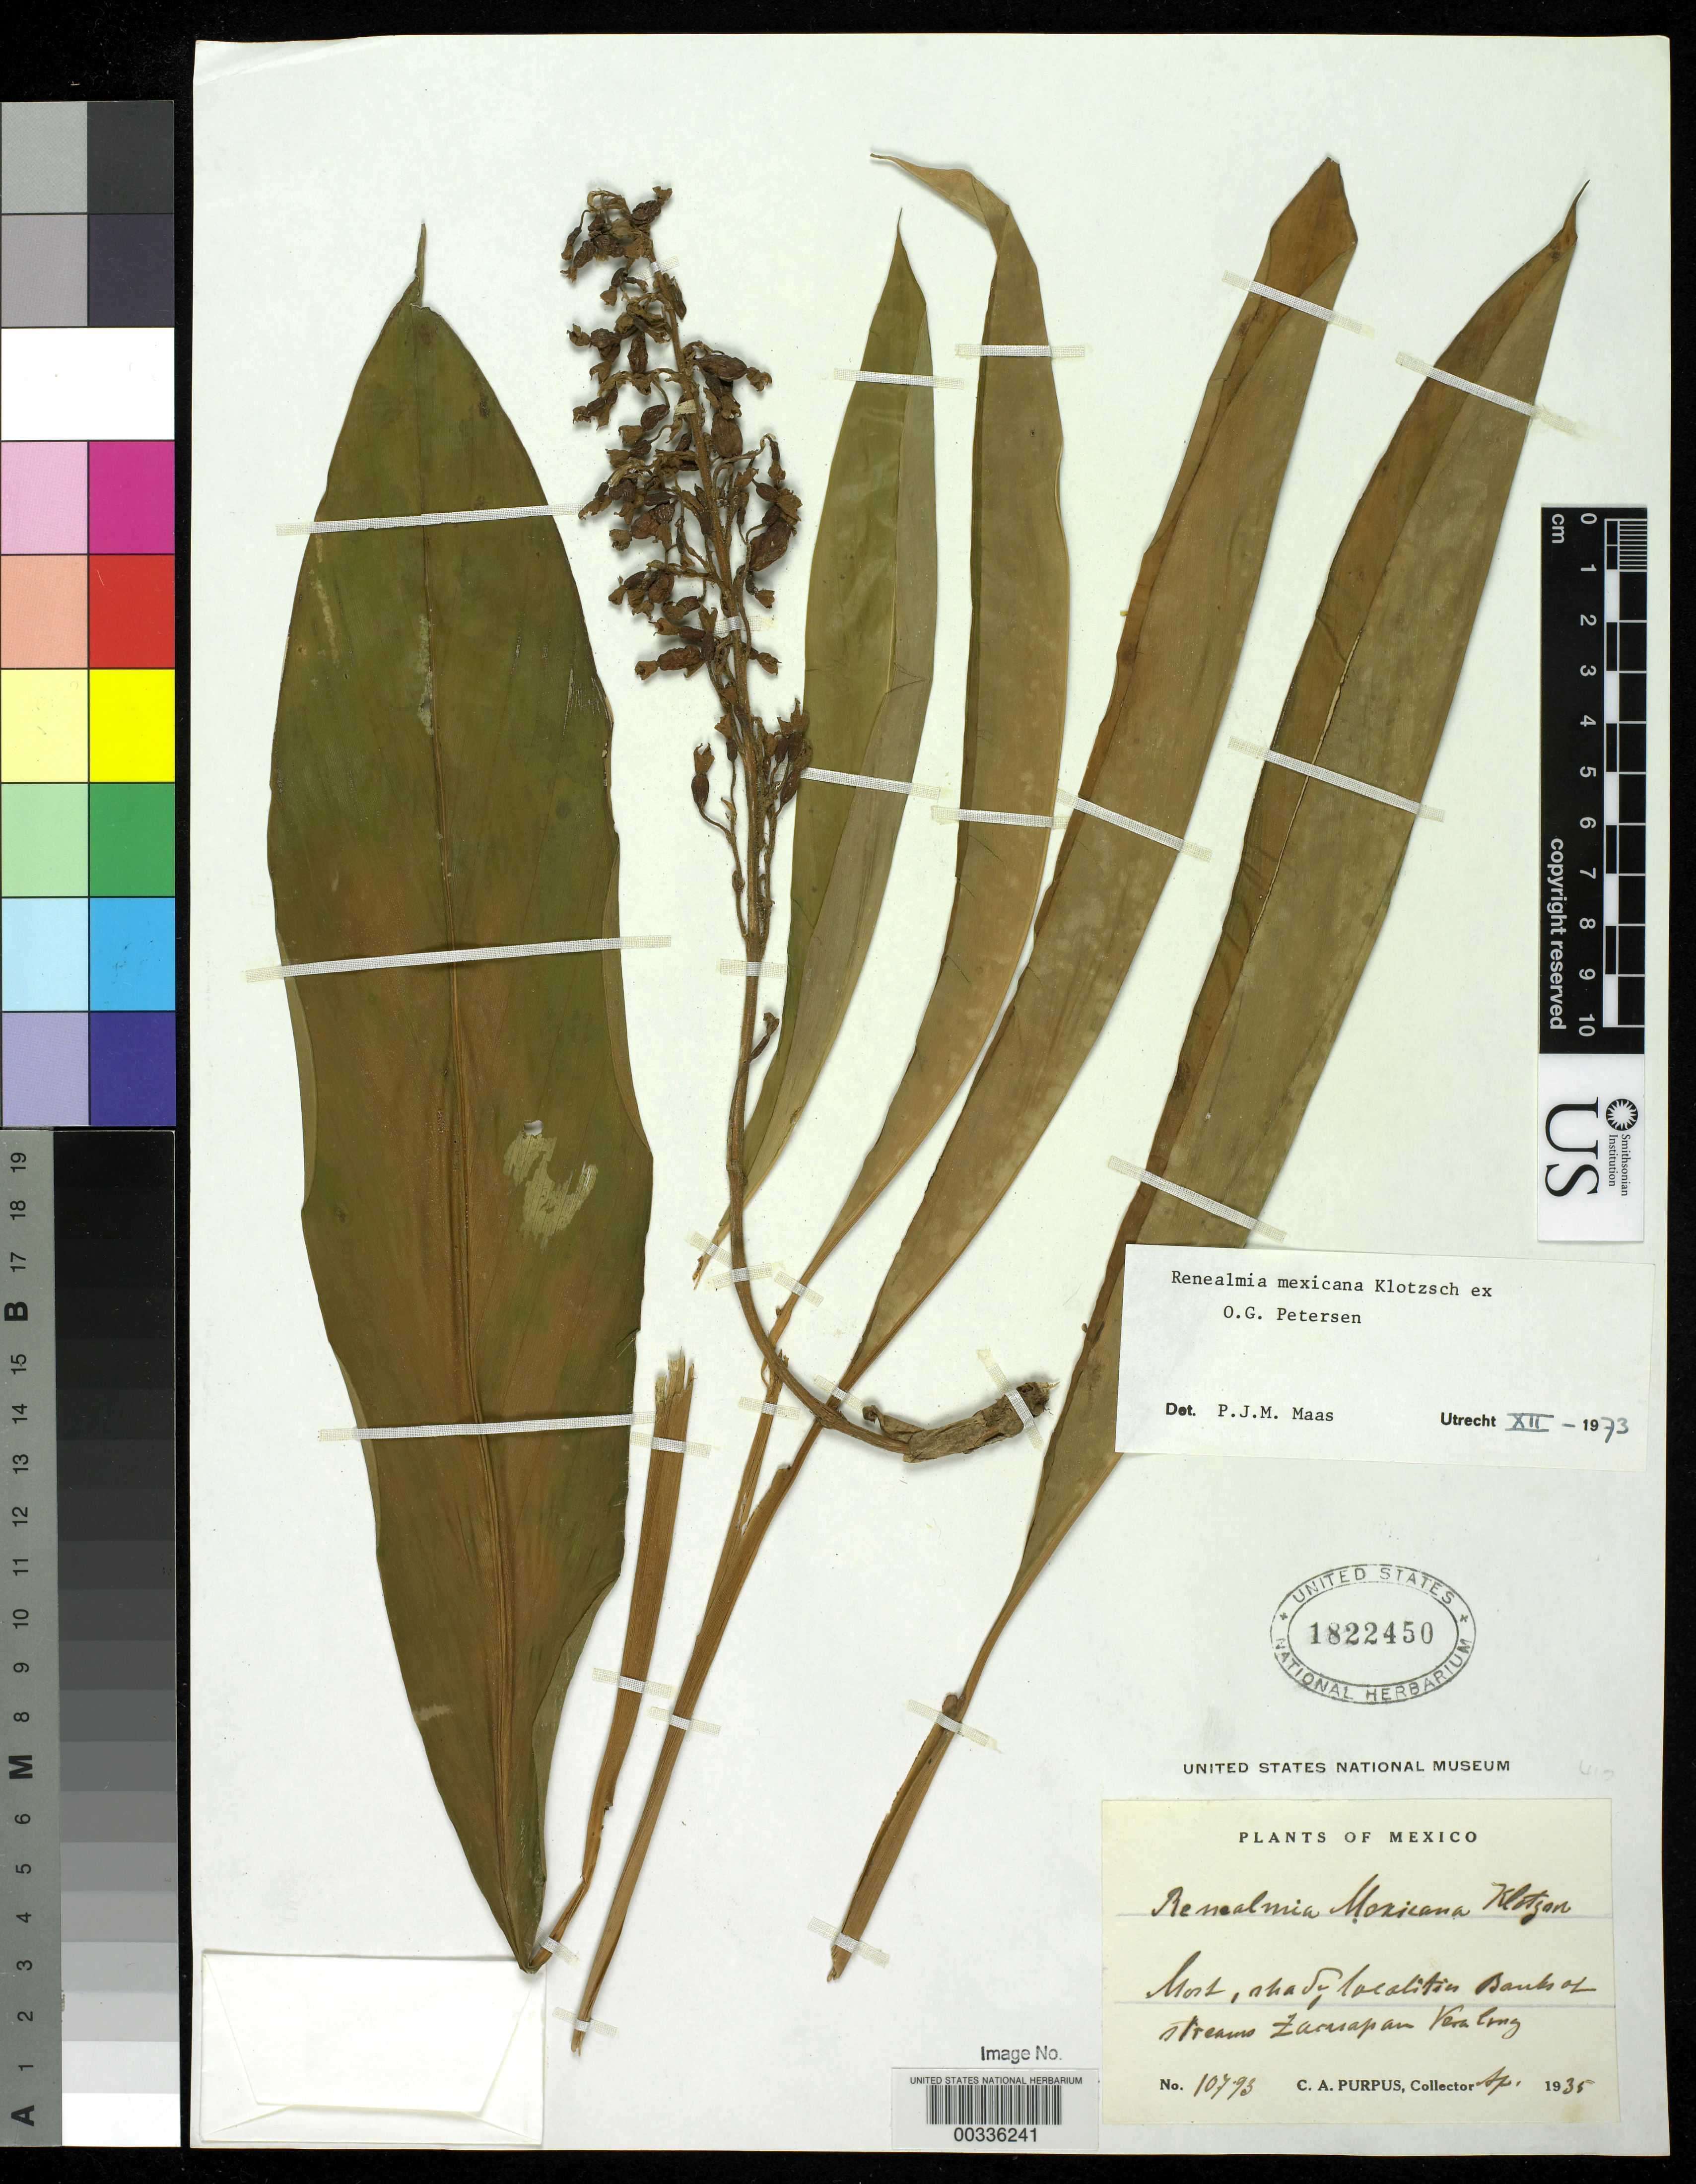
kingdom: Plantae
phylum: Tracheophyta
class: Liliopsida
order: Zingiberales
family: Zingiberaceae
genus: Renealmia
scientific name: Renealmia mexicana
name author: Klotzsch ex Petersen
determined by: Maas, Paul J. M.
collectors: C. A. Purpus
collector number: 10793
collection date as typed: Apr 1935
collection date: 1935-04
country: Mexico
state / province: Veracruz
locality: Zacuapan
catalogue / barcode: US 1822450